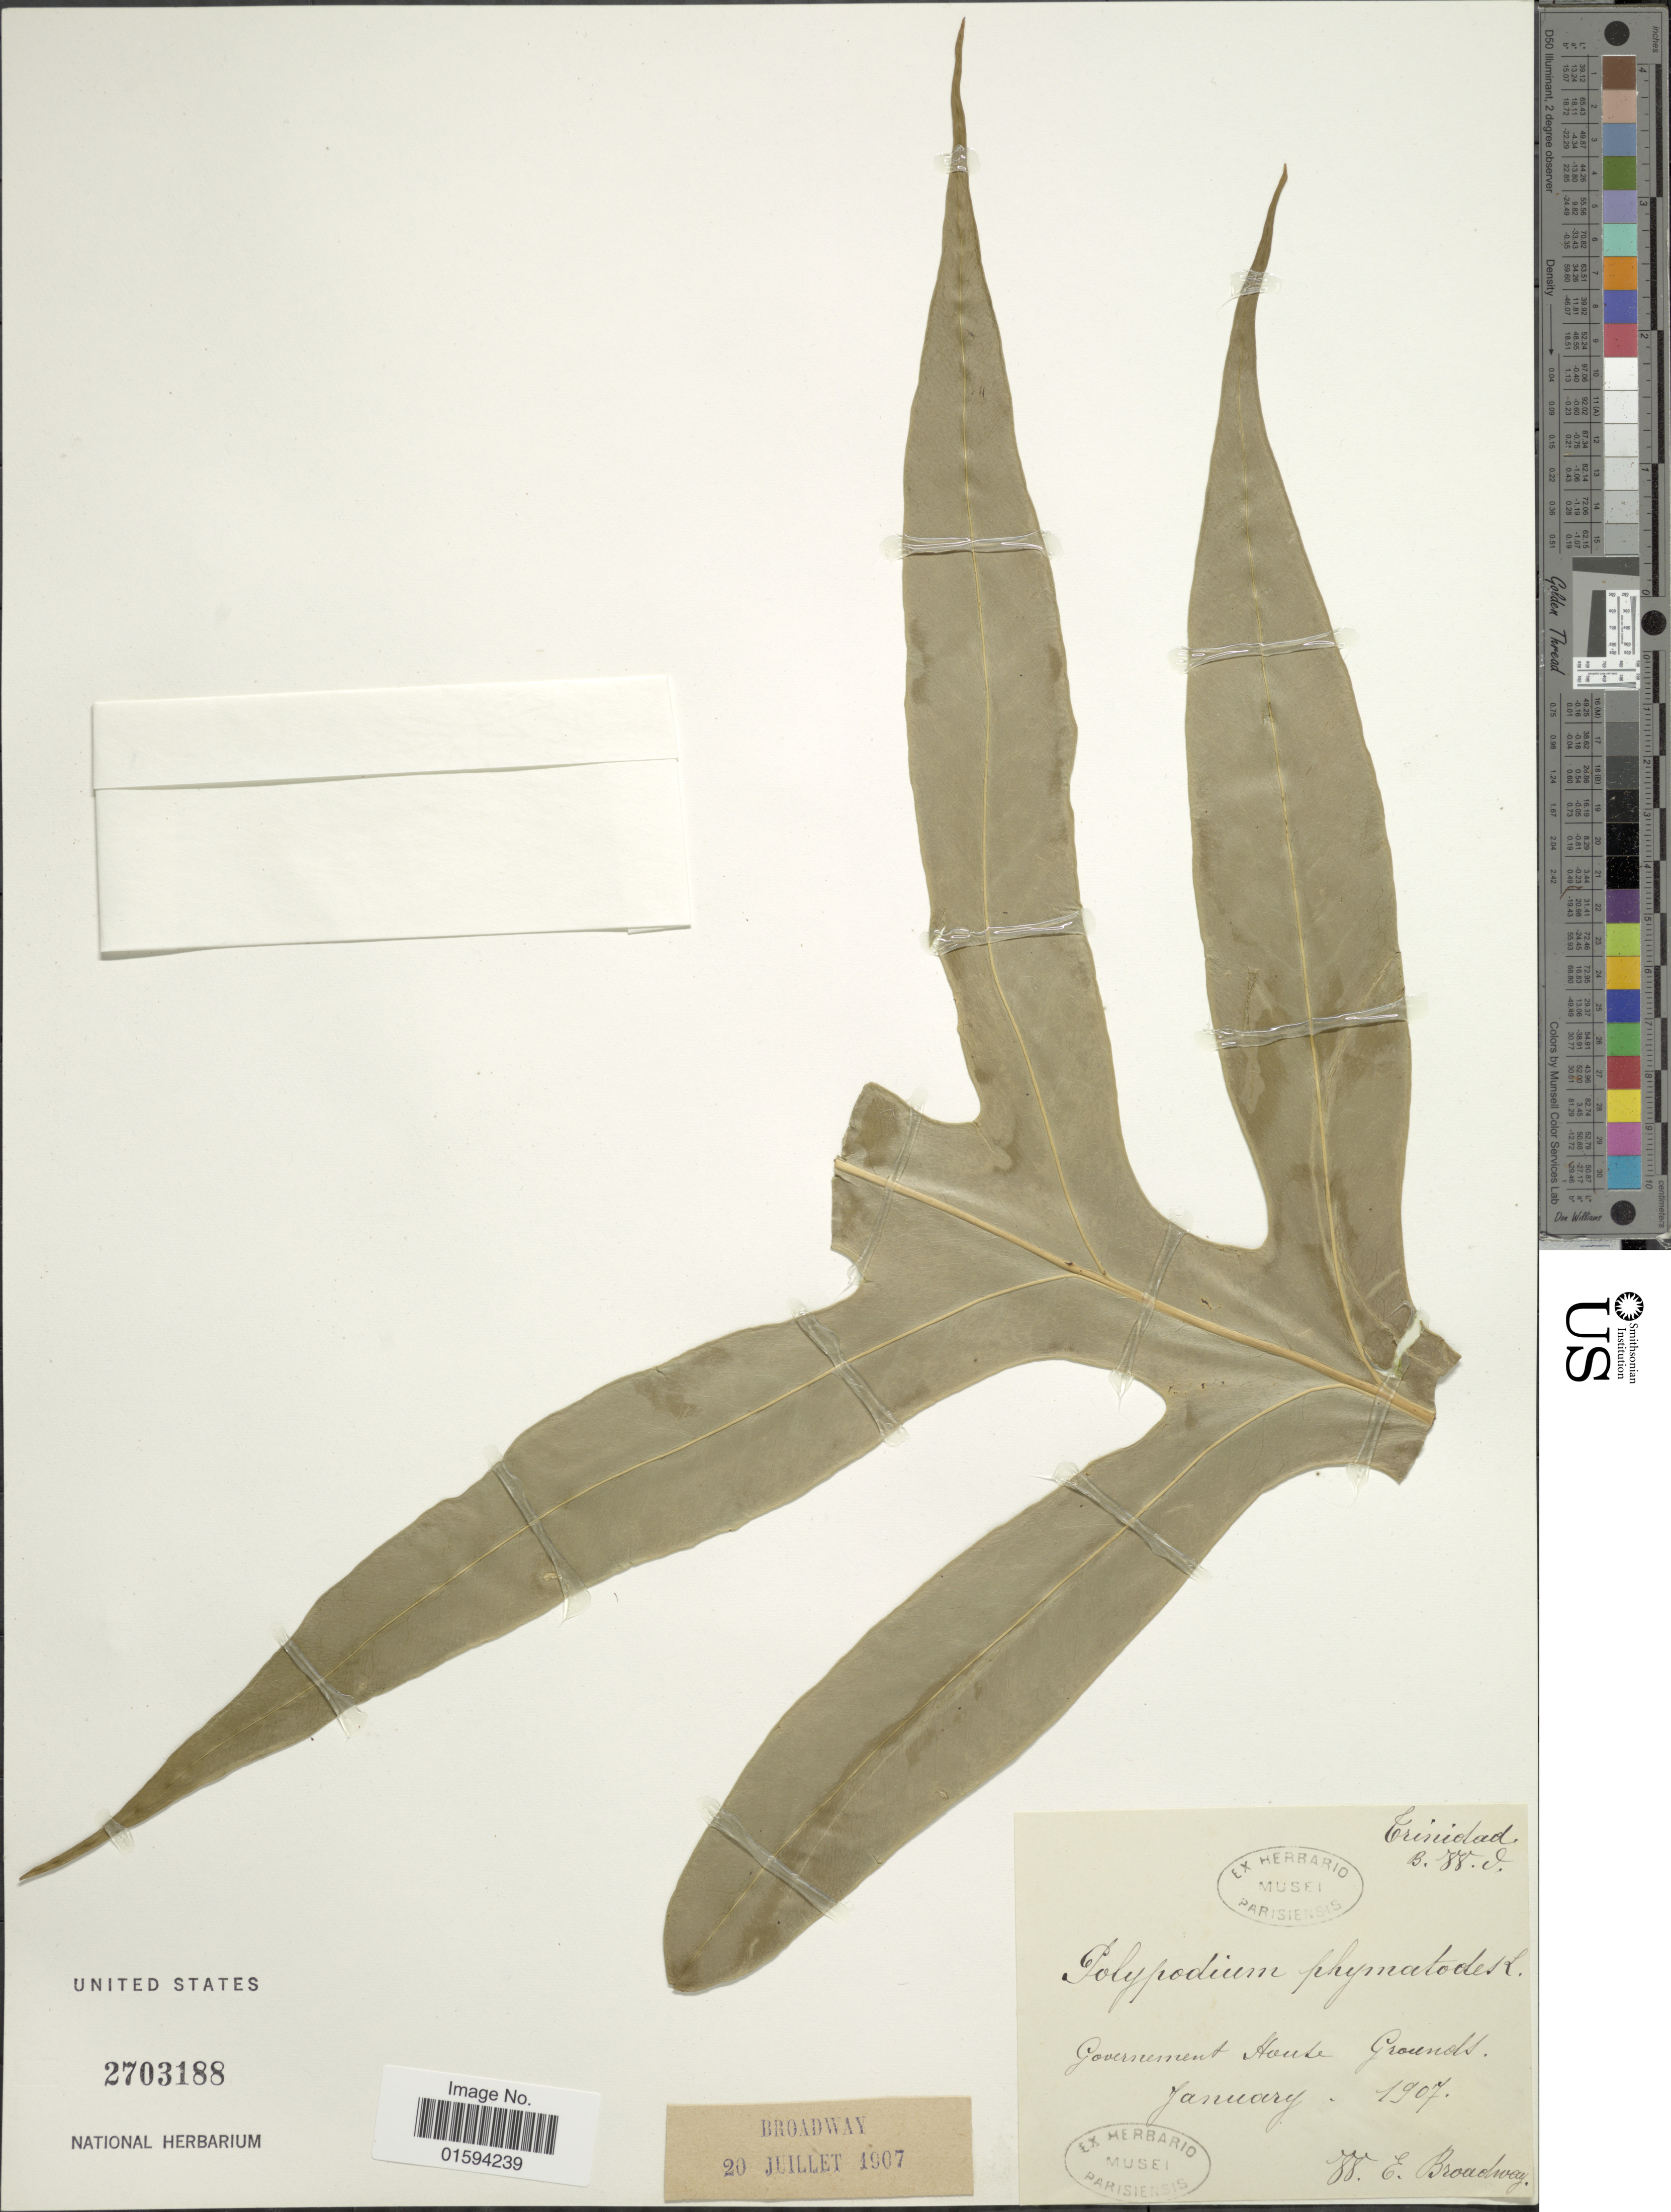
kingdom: Plantae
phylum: Tracheophyta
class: Polypodiopsida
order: Polypodiales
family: Polypodiaceae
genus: Polypodium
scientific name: Polypodium scolopendria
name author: Burm. f.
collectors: W. E. Broadway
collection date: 1907-01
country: Trinidad and Tobago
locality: Trinidad, B.W. I., Government House Grounds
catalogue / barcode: US 2703188